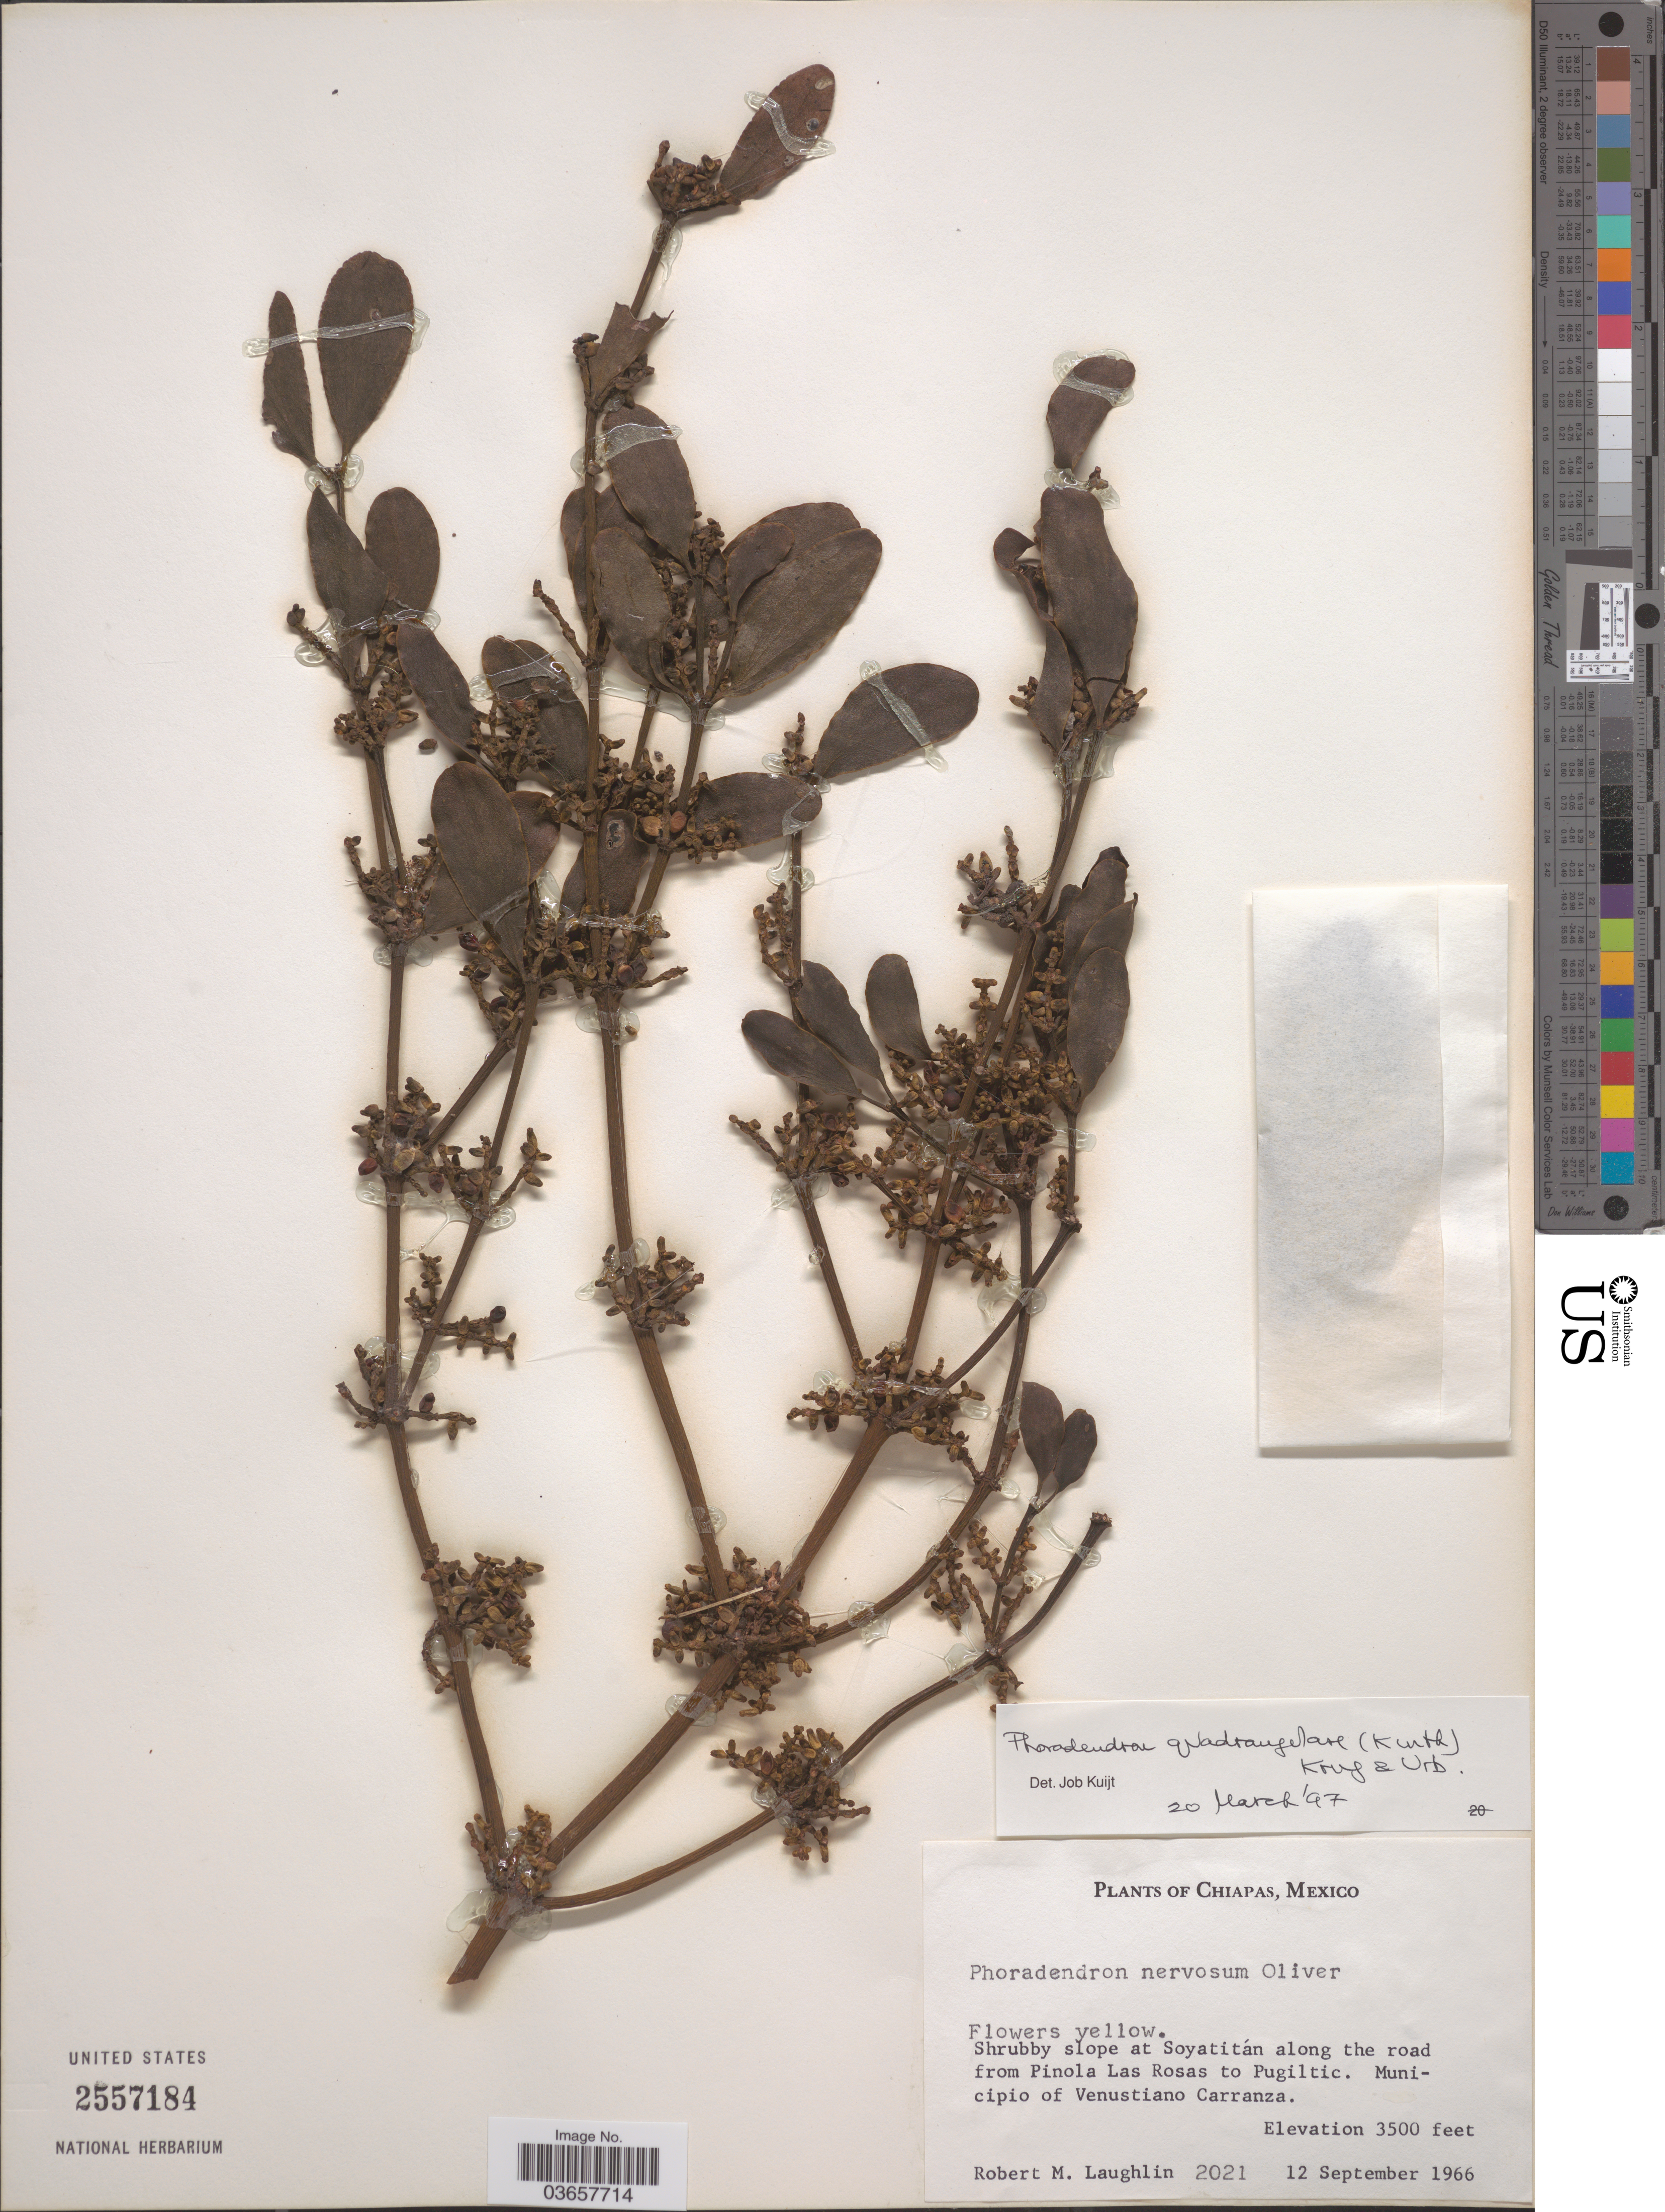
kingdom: Plantae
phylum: Tracheophyta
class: Magnoliopsida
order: Santalales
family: Viscaceae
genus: Phoradendron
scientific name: Phoradendron quadrangulare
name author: (Kunth) Griseb.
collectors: R. M. Laughlin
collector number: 2021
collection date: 1966-09-12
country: Mexico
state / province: Chiapas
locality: Shrubby slope at Soyatitán along the road from Pinola Las Rosas to Pugiltic. Municipio of Venustiano Carranza.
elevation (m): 1067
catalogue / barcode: US 2557184